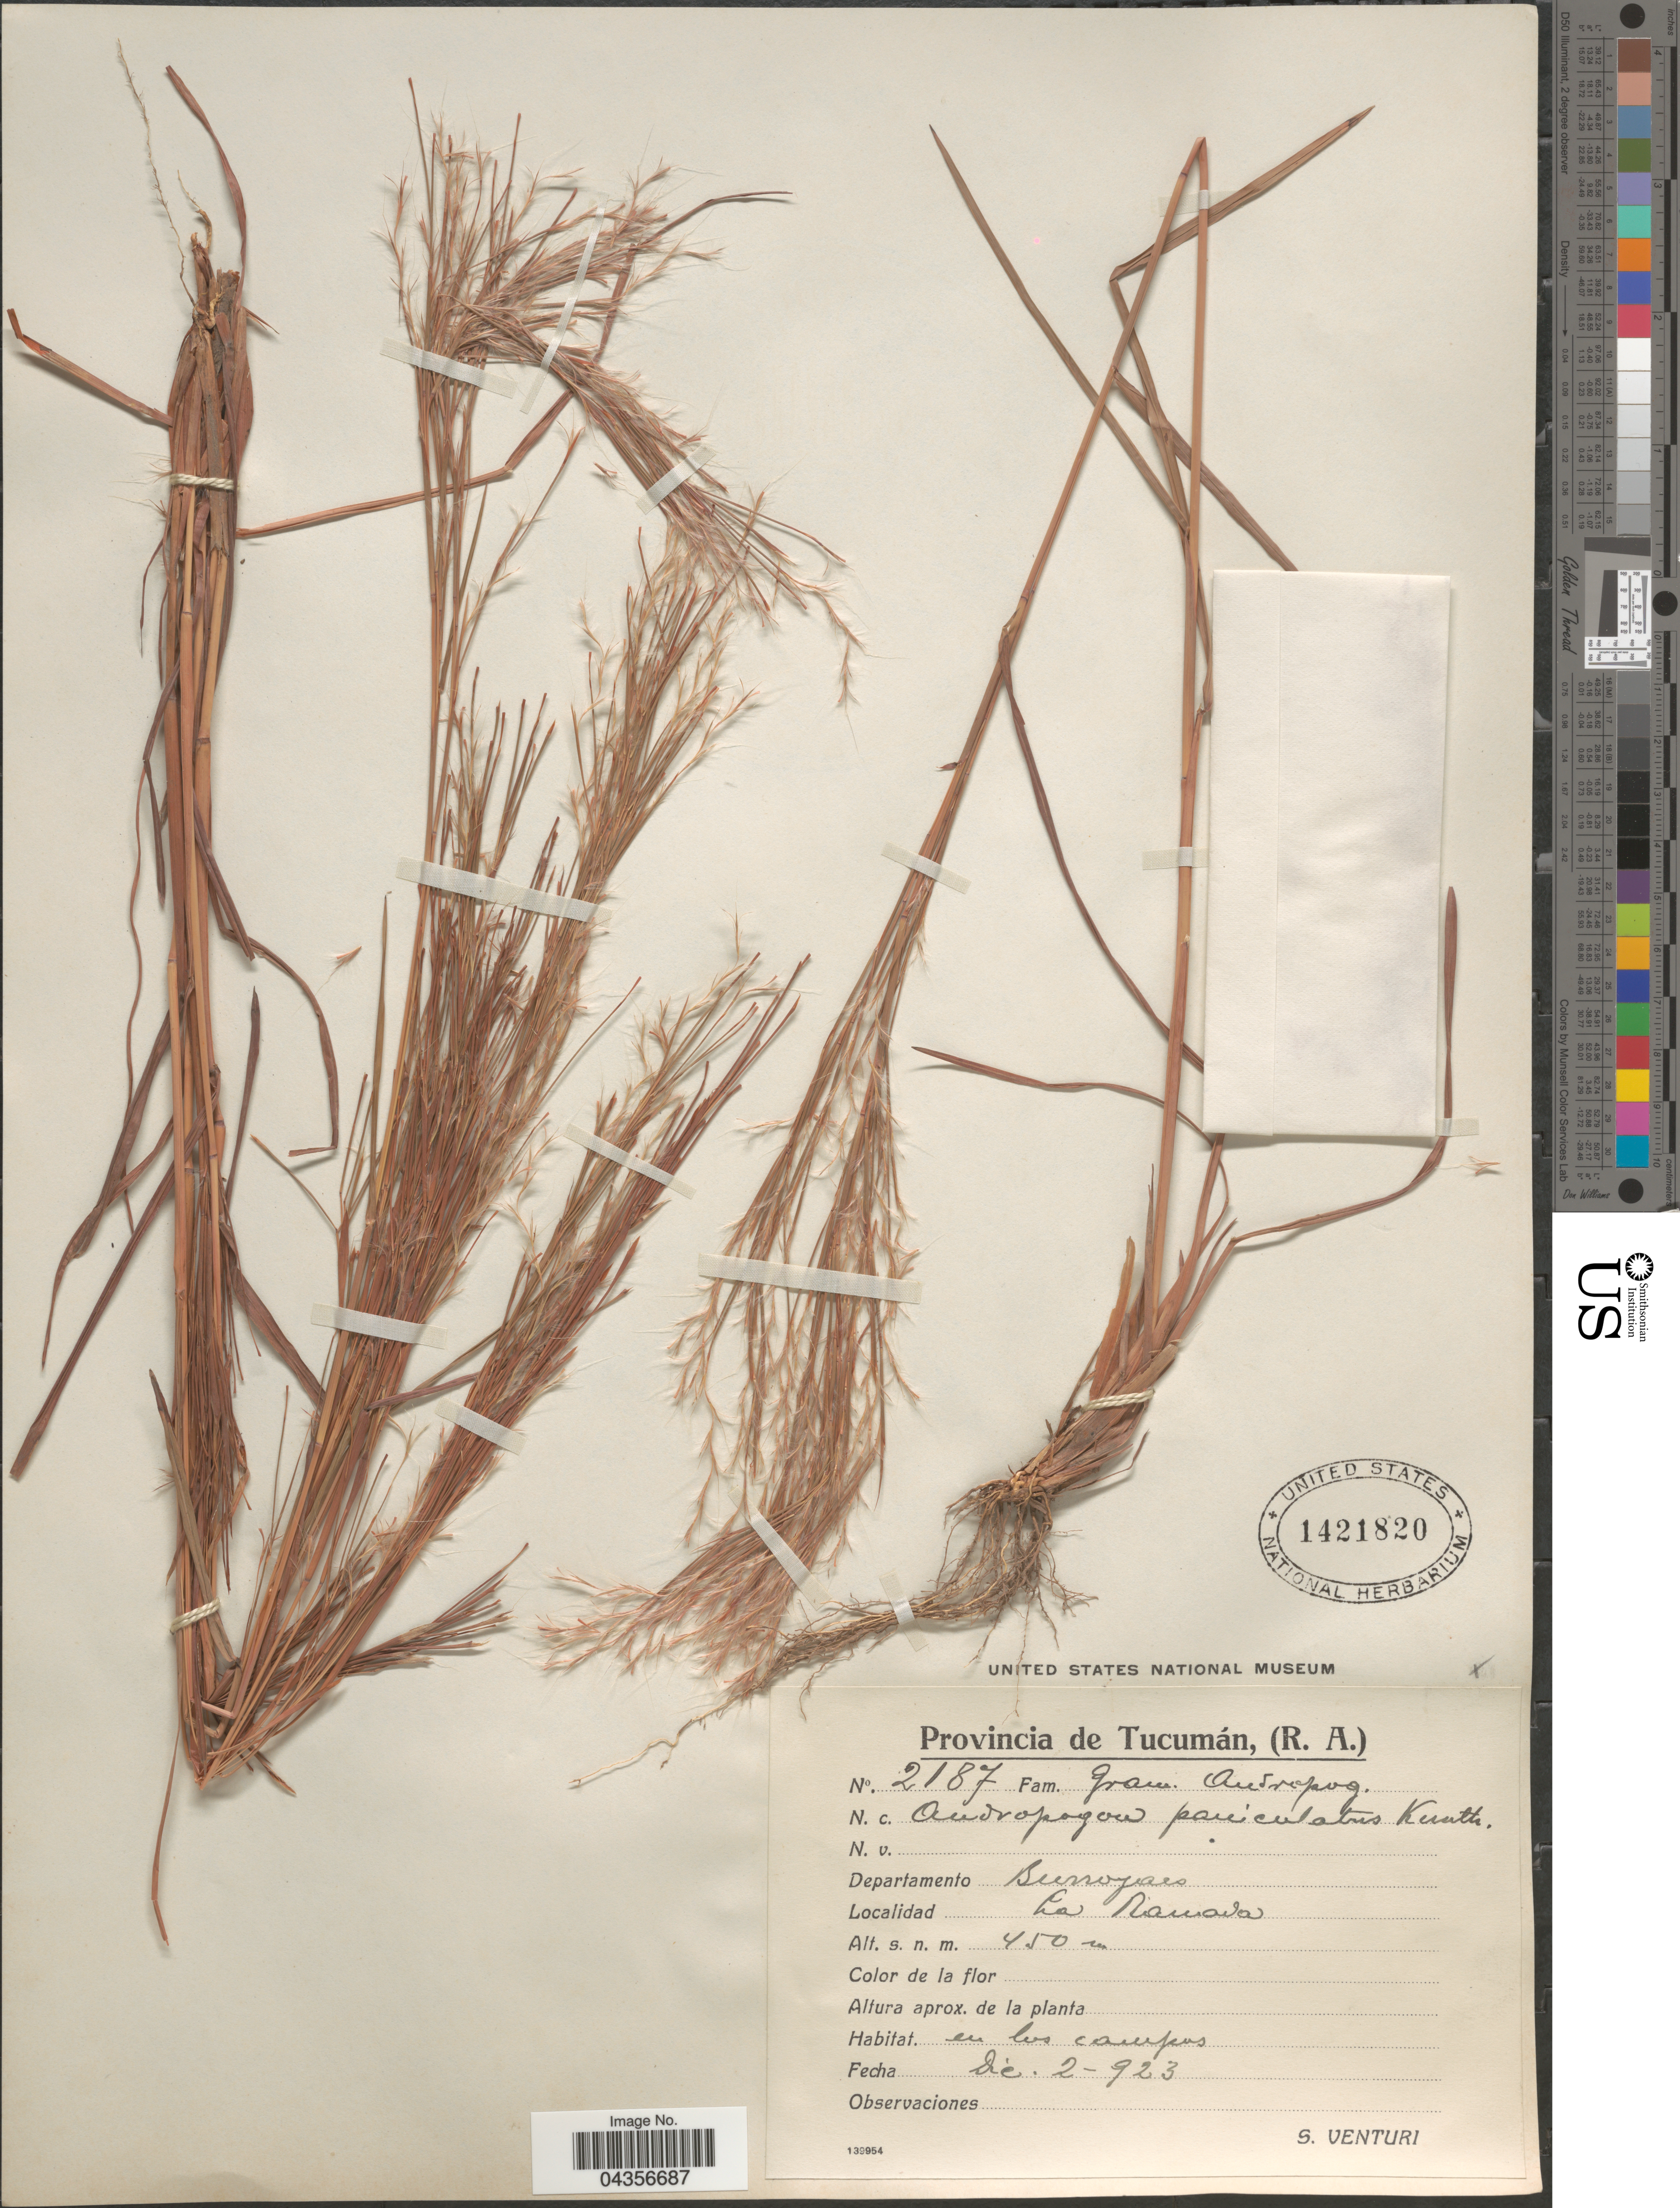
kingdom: Plantae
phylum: Tracheophyta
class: Liliopsida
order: Poales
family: Poaceae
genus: Schizachyrium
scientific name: Schizachyrium microstachyum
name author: (Desv. ex Ham.) Roseng. et al.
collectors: S. Venturi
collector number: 2187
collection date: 1923-12-02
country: Argentina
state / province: Tucuman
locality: Departamento Burruyacú. La Ramada.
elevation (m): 450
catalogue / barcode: US 1421820